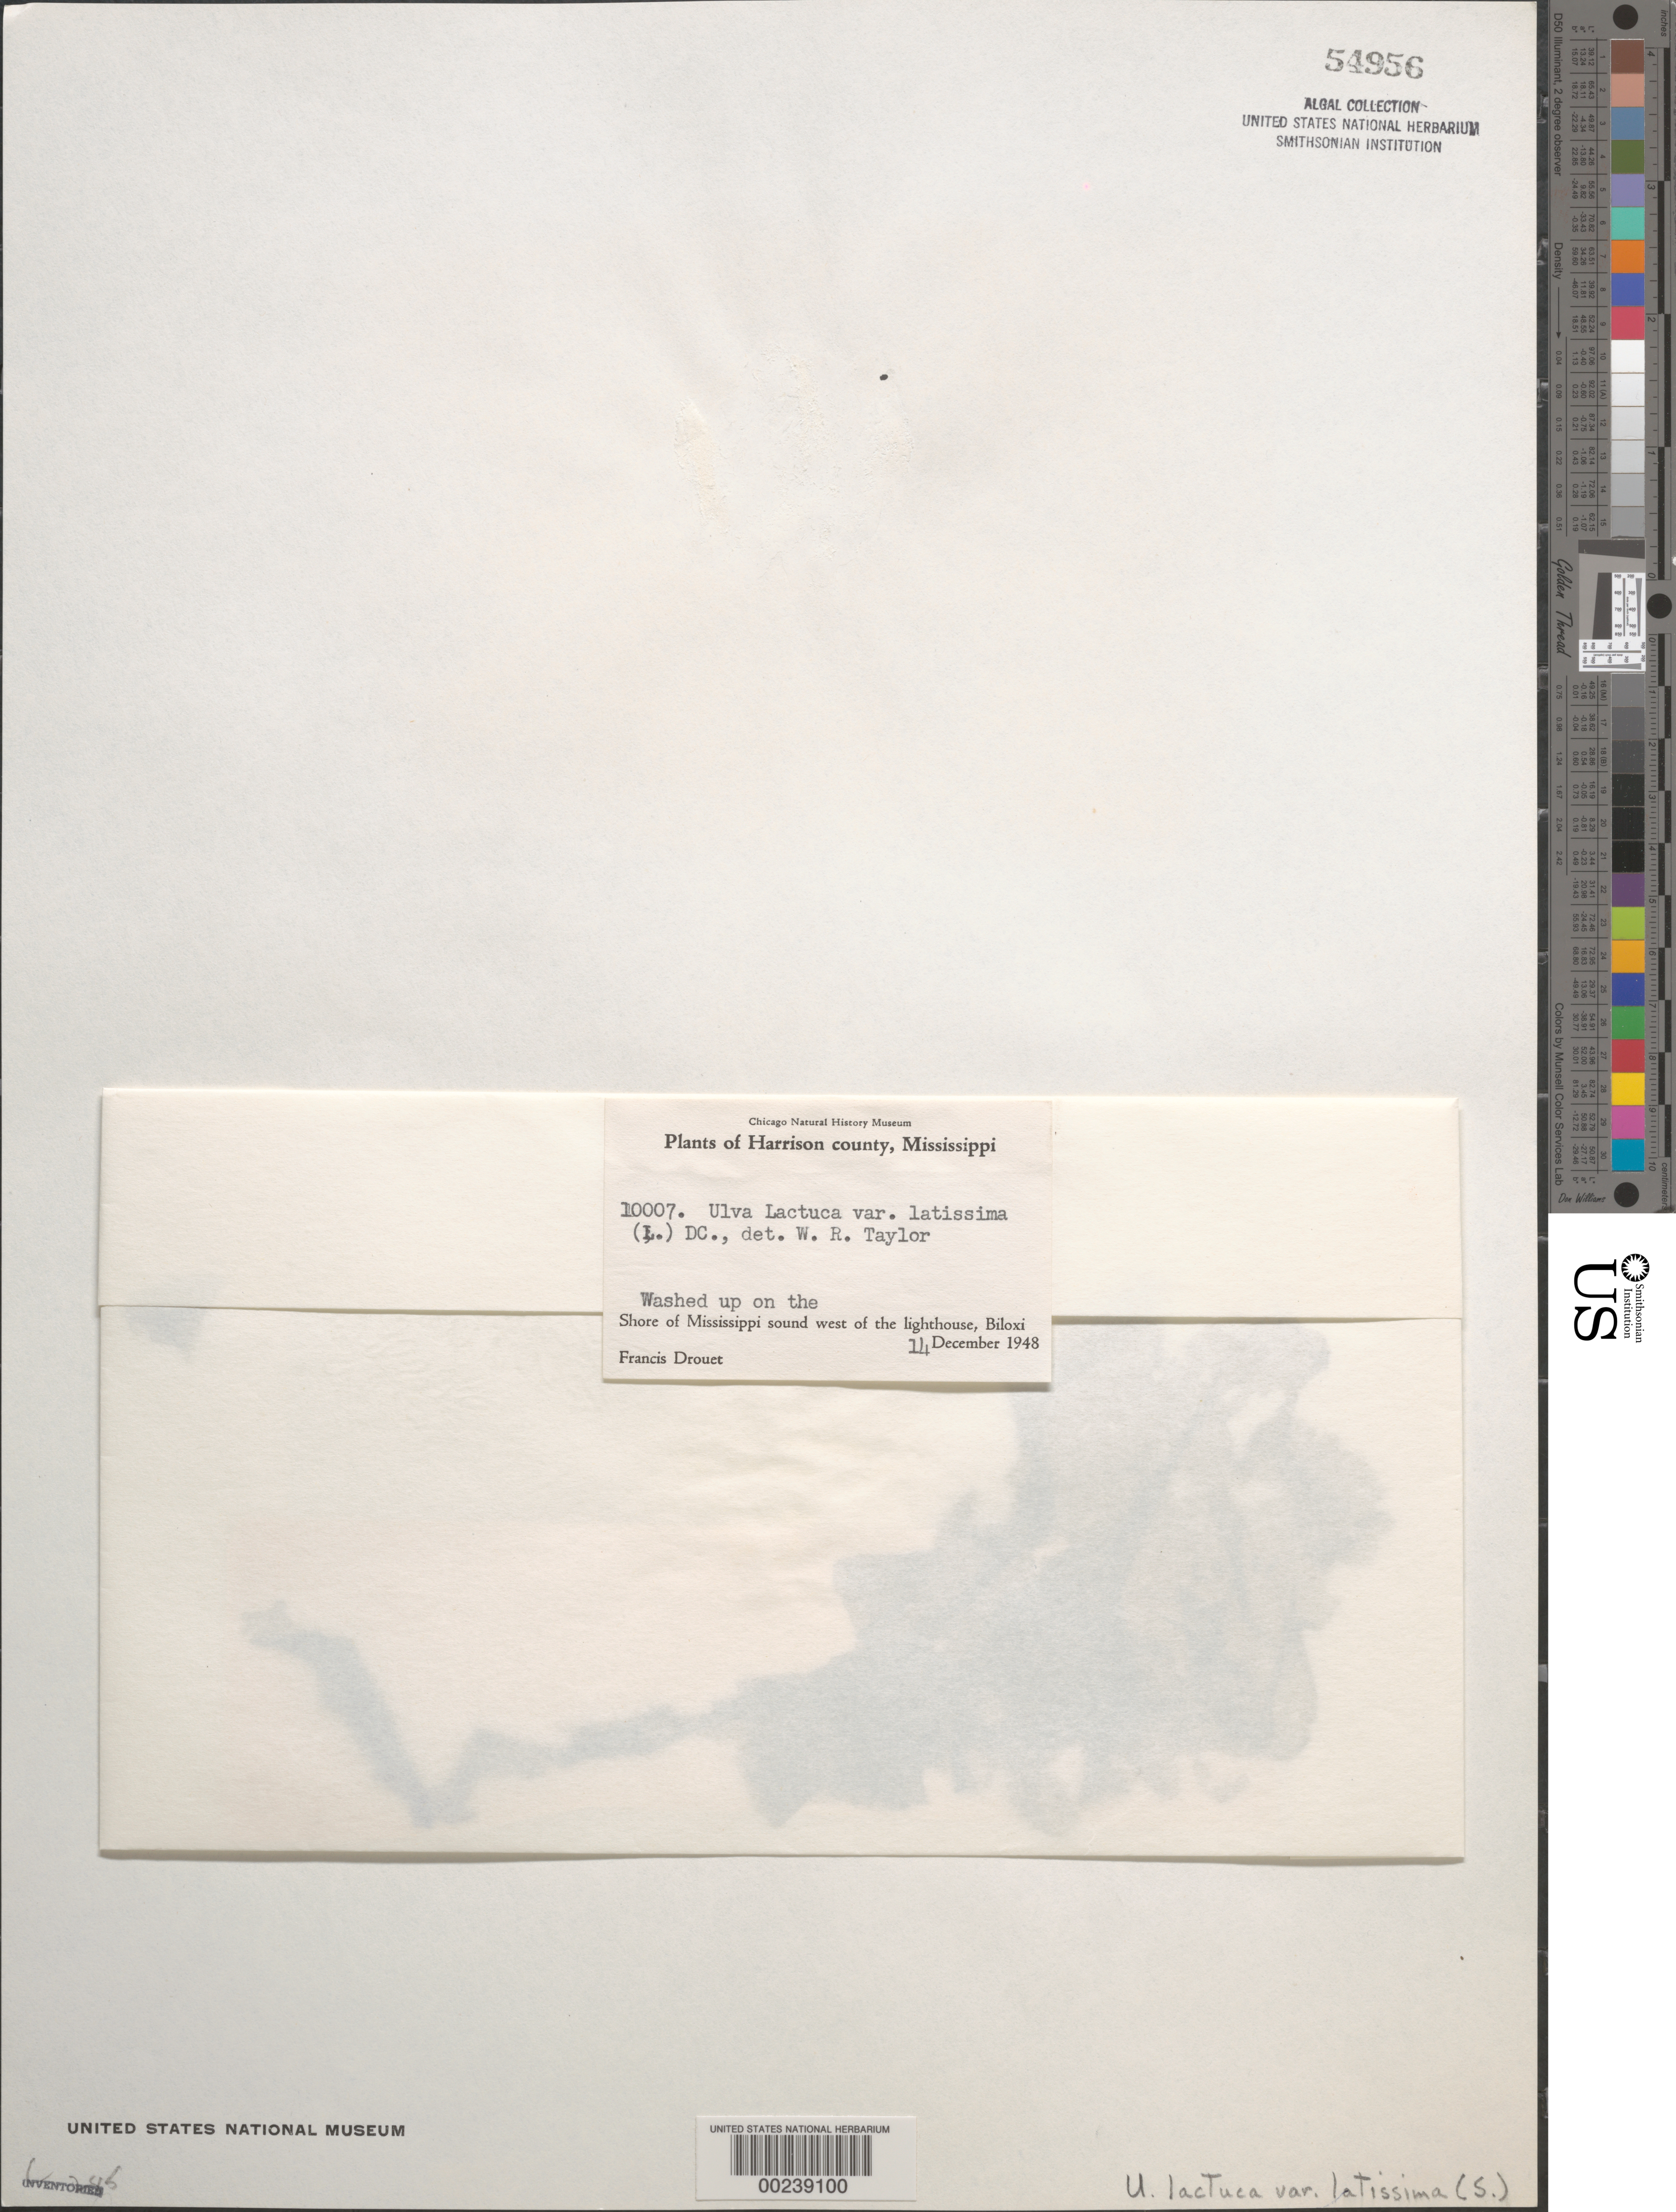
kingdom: Plantae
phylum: Chlorophyta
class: Ulvophyceae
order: Ulvales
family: Ulvaceae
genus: Ulva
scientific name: Ulva lactuca var. latissima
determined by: Taylor, William R.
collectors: F. E. Drouet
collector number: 10007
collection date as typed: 14 Dec 1948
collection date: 1948-12-14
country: United States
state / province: Mississippi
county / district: Harrison County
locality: Shore of Mississippi Sound, Biloxi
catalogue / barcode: US 54956